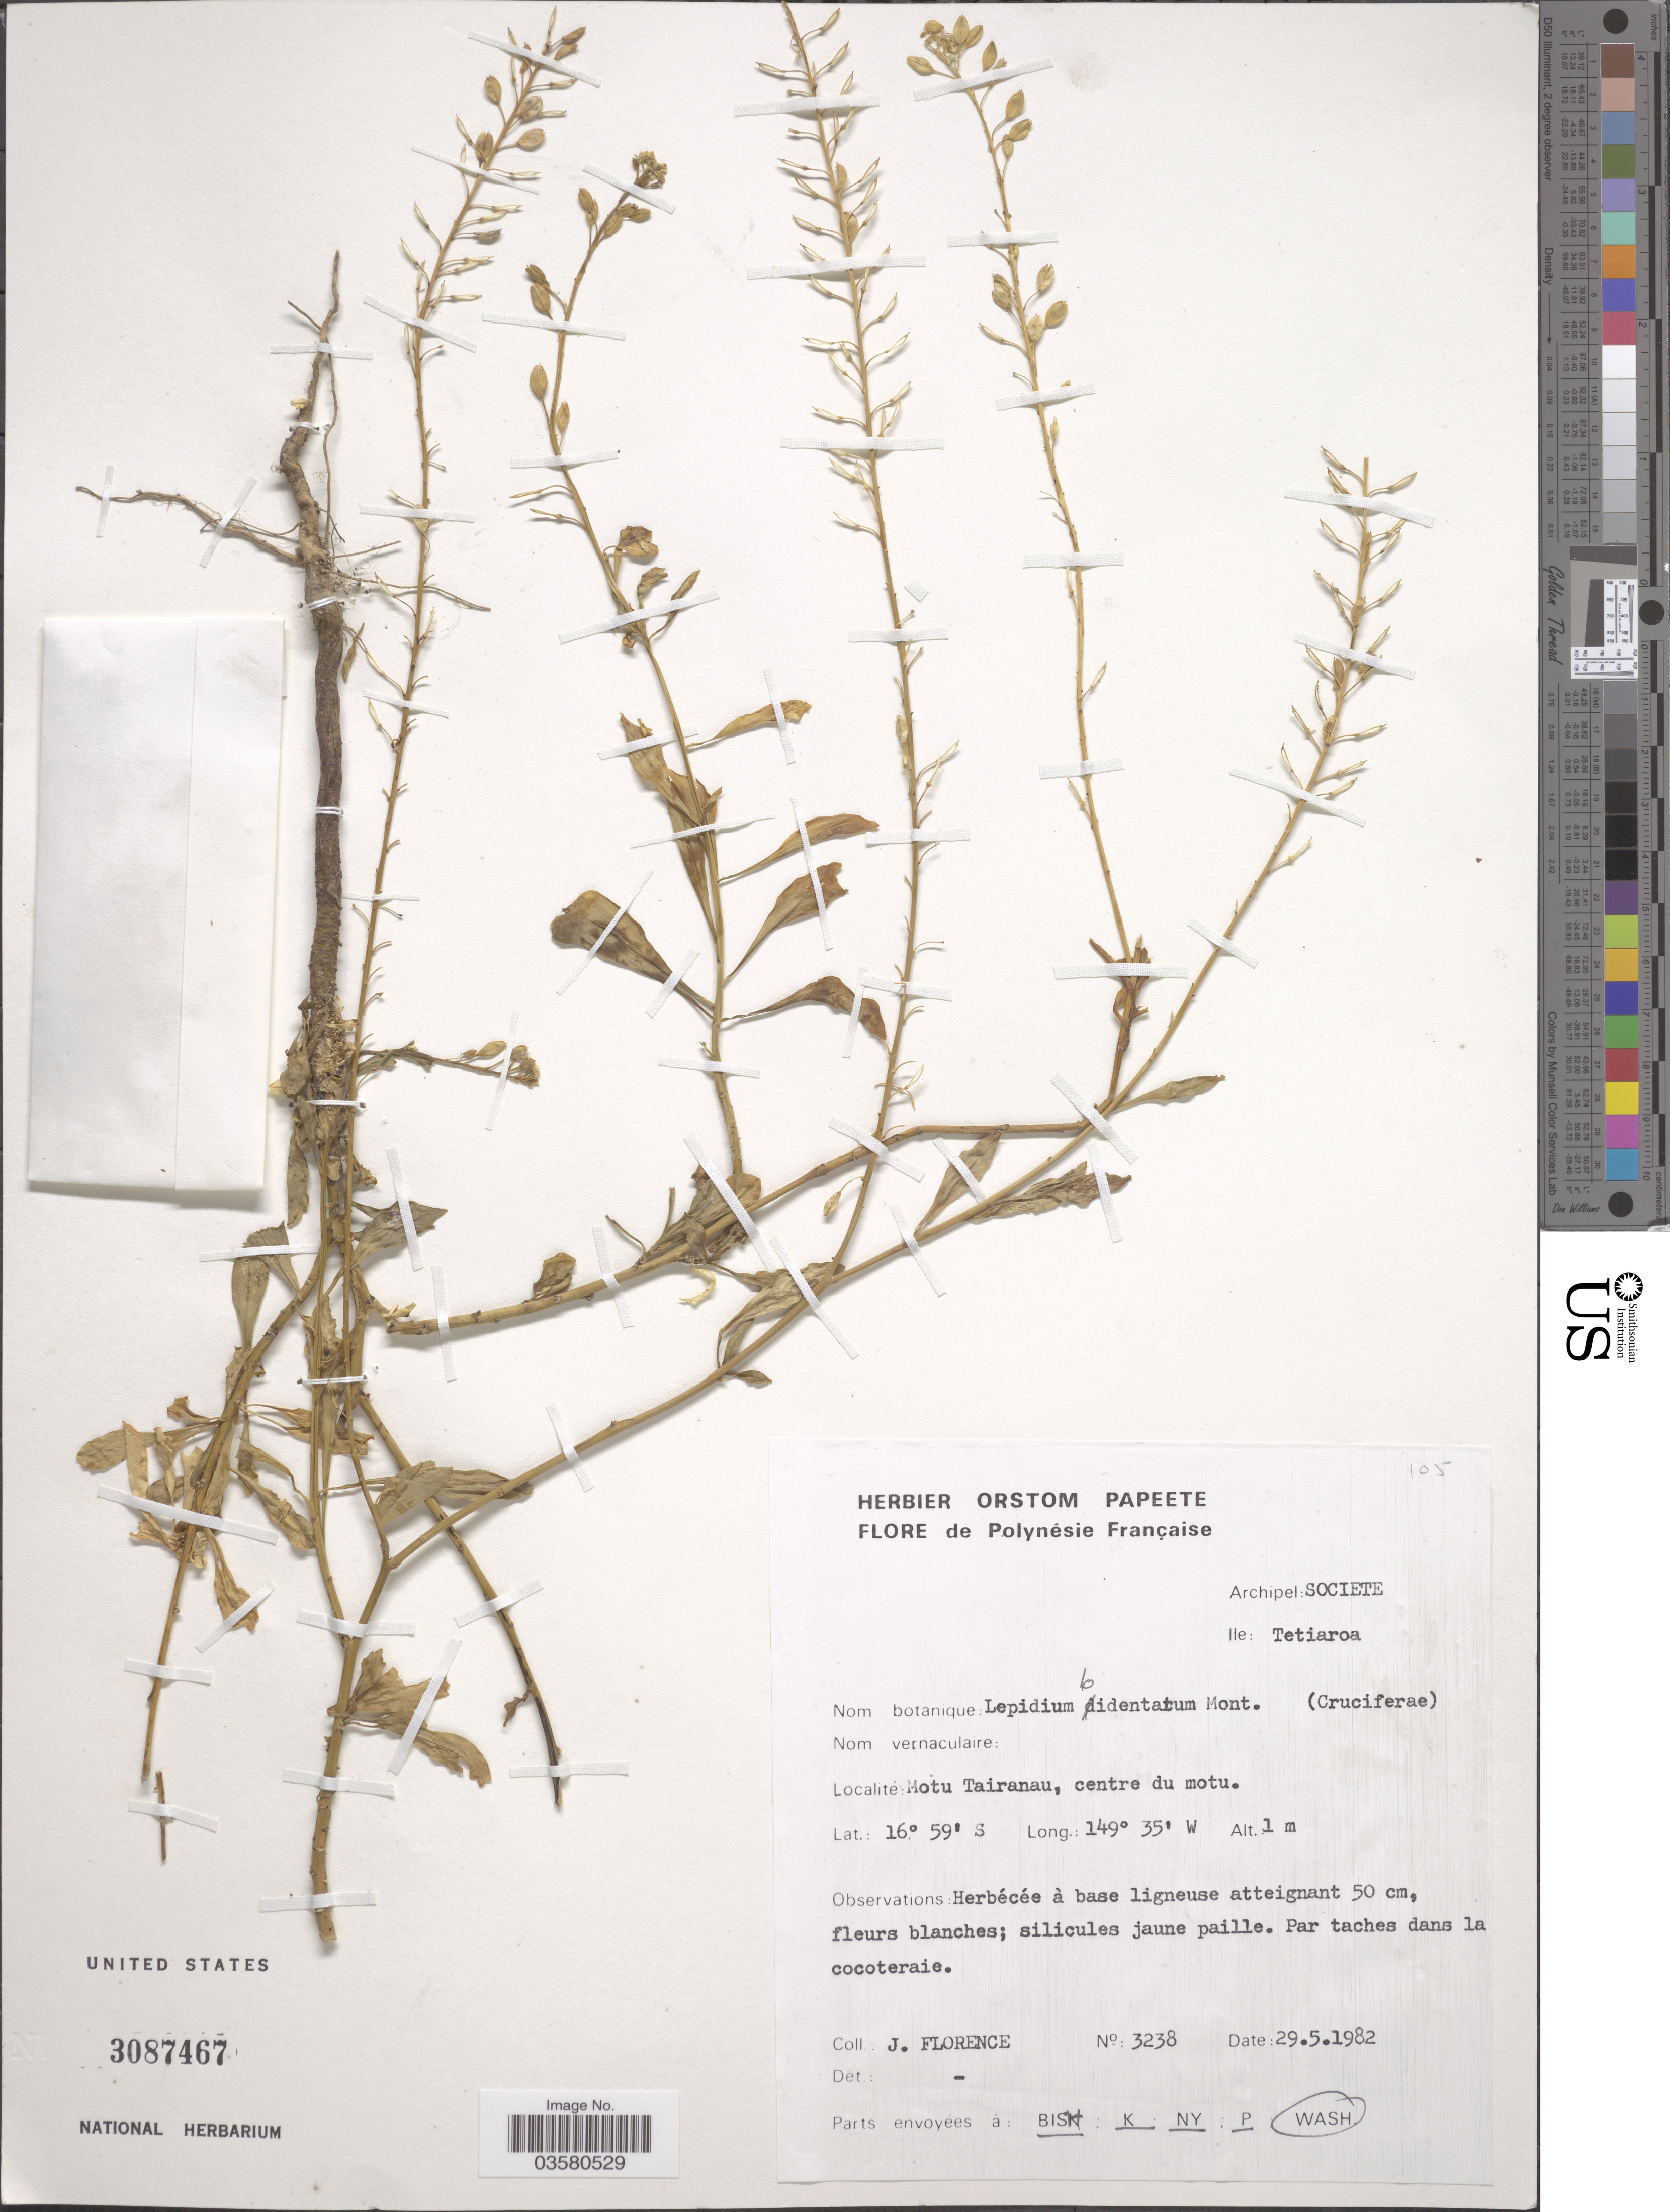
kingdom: Plantae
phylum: Tracheophyta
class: Magnoliopsida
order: Brassicales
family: Brassicaceae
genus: Lepidium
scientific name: Lepidium bidentatum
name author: Montin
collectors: J. Florence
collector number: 3238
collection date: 1982-05-29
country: French Polynesia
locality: Archipel: Societe. Ile: Tetiaroa. Motu Tairanau, centre du motu.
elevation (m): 1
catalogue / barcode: US 3087467